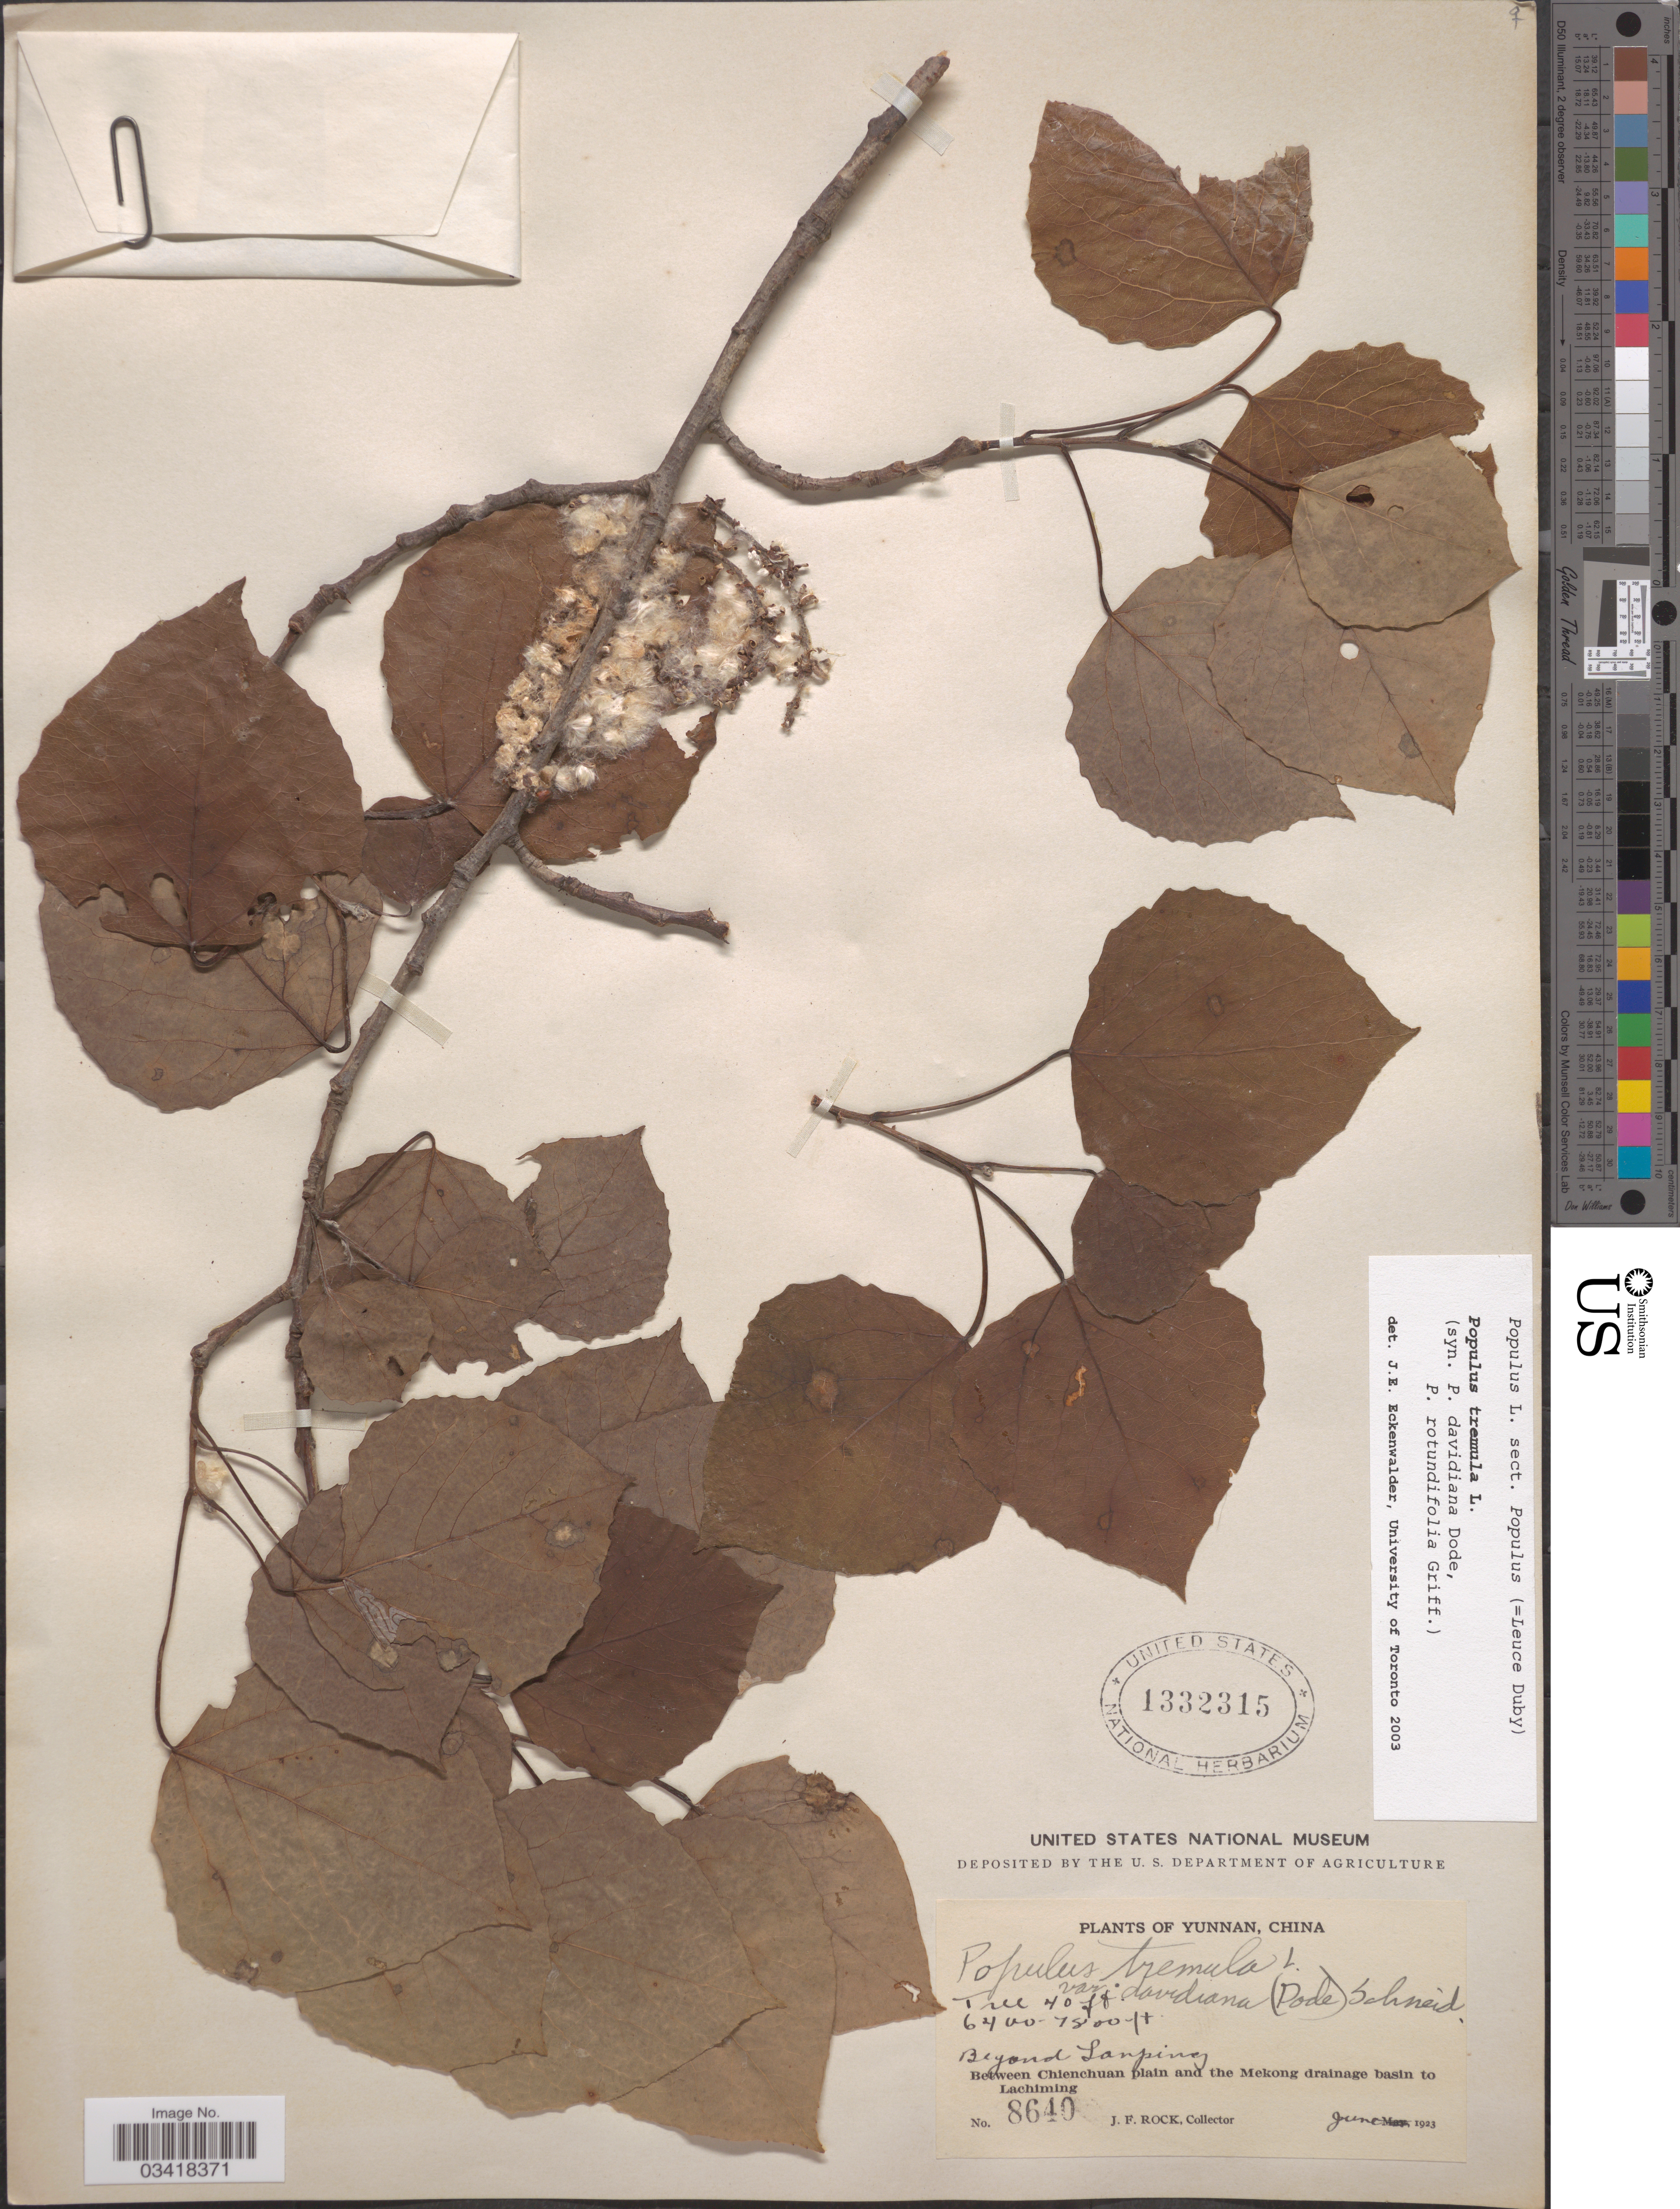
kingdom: Plantae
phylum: Tracheophyta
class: Magnoliopsida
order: Malpighiales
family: Salicaceae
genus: Populus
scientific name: Populus tremula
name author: L.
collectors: J. Rock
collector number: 8640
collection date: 1923-06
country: China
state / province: Yunnan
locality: Beyond Lanping. Between Chienchuan plain and the Mekong drainage basin to Lachiming.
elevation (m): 1951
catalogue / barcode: US 1332315